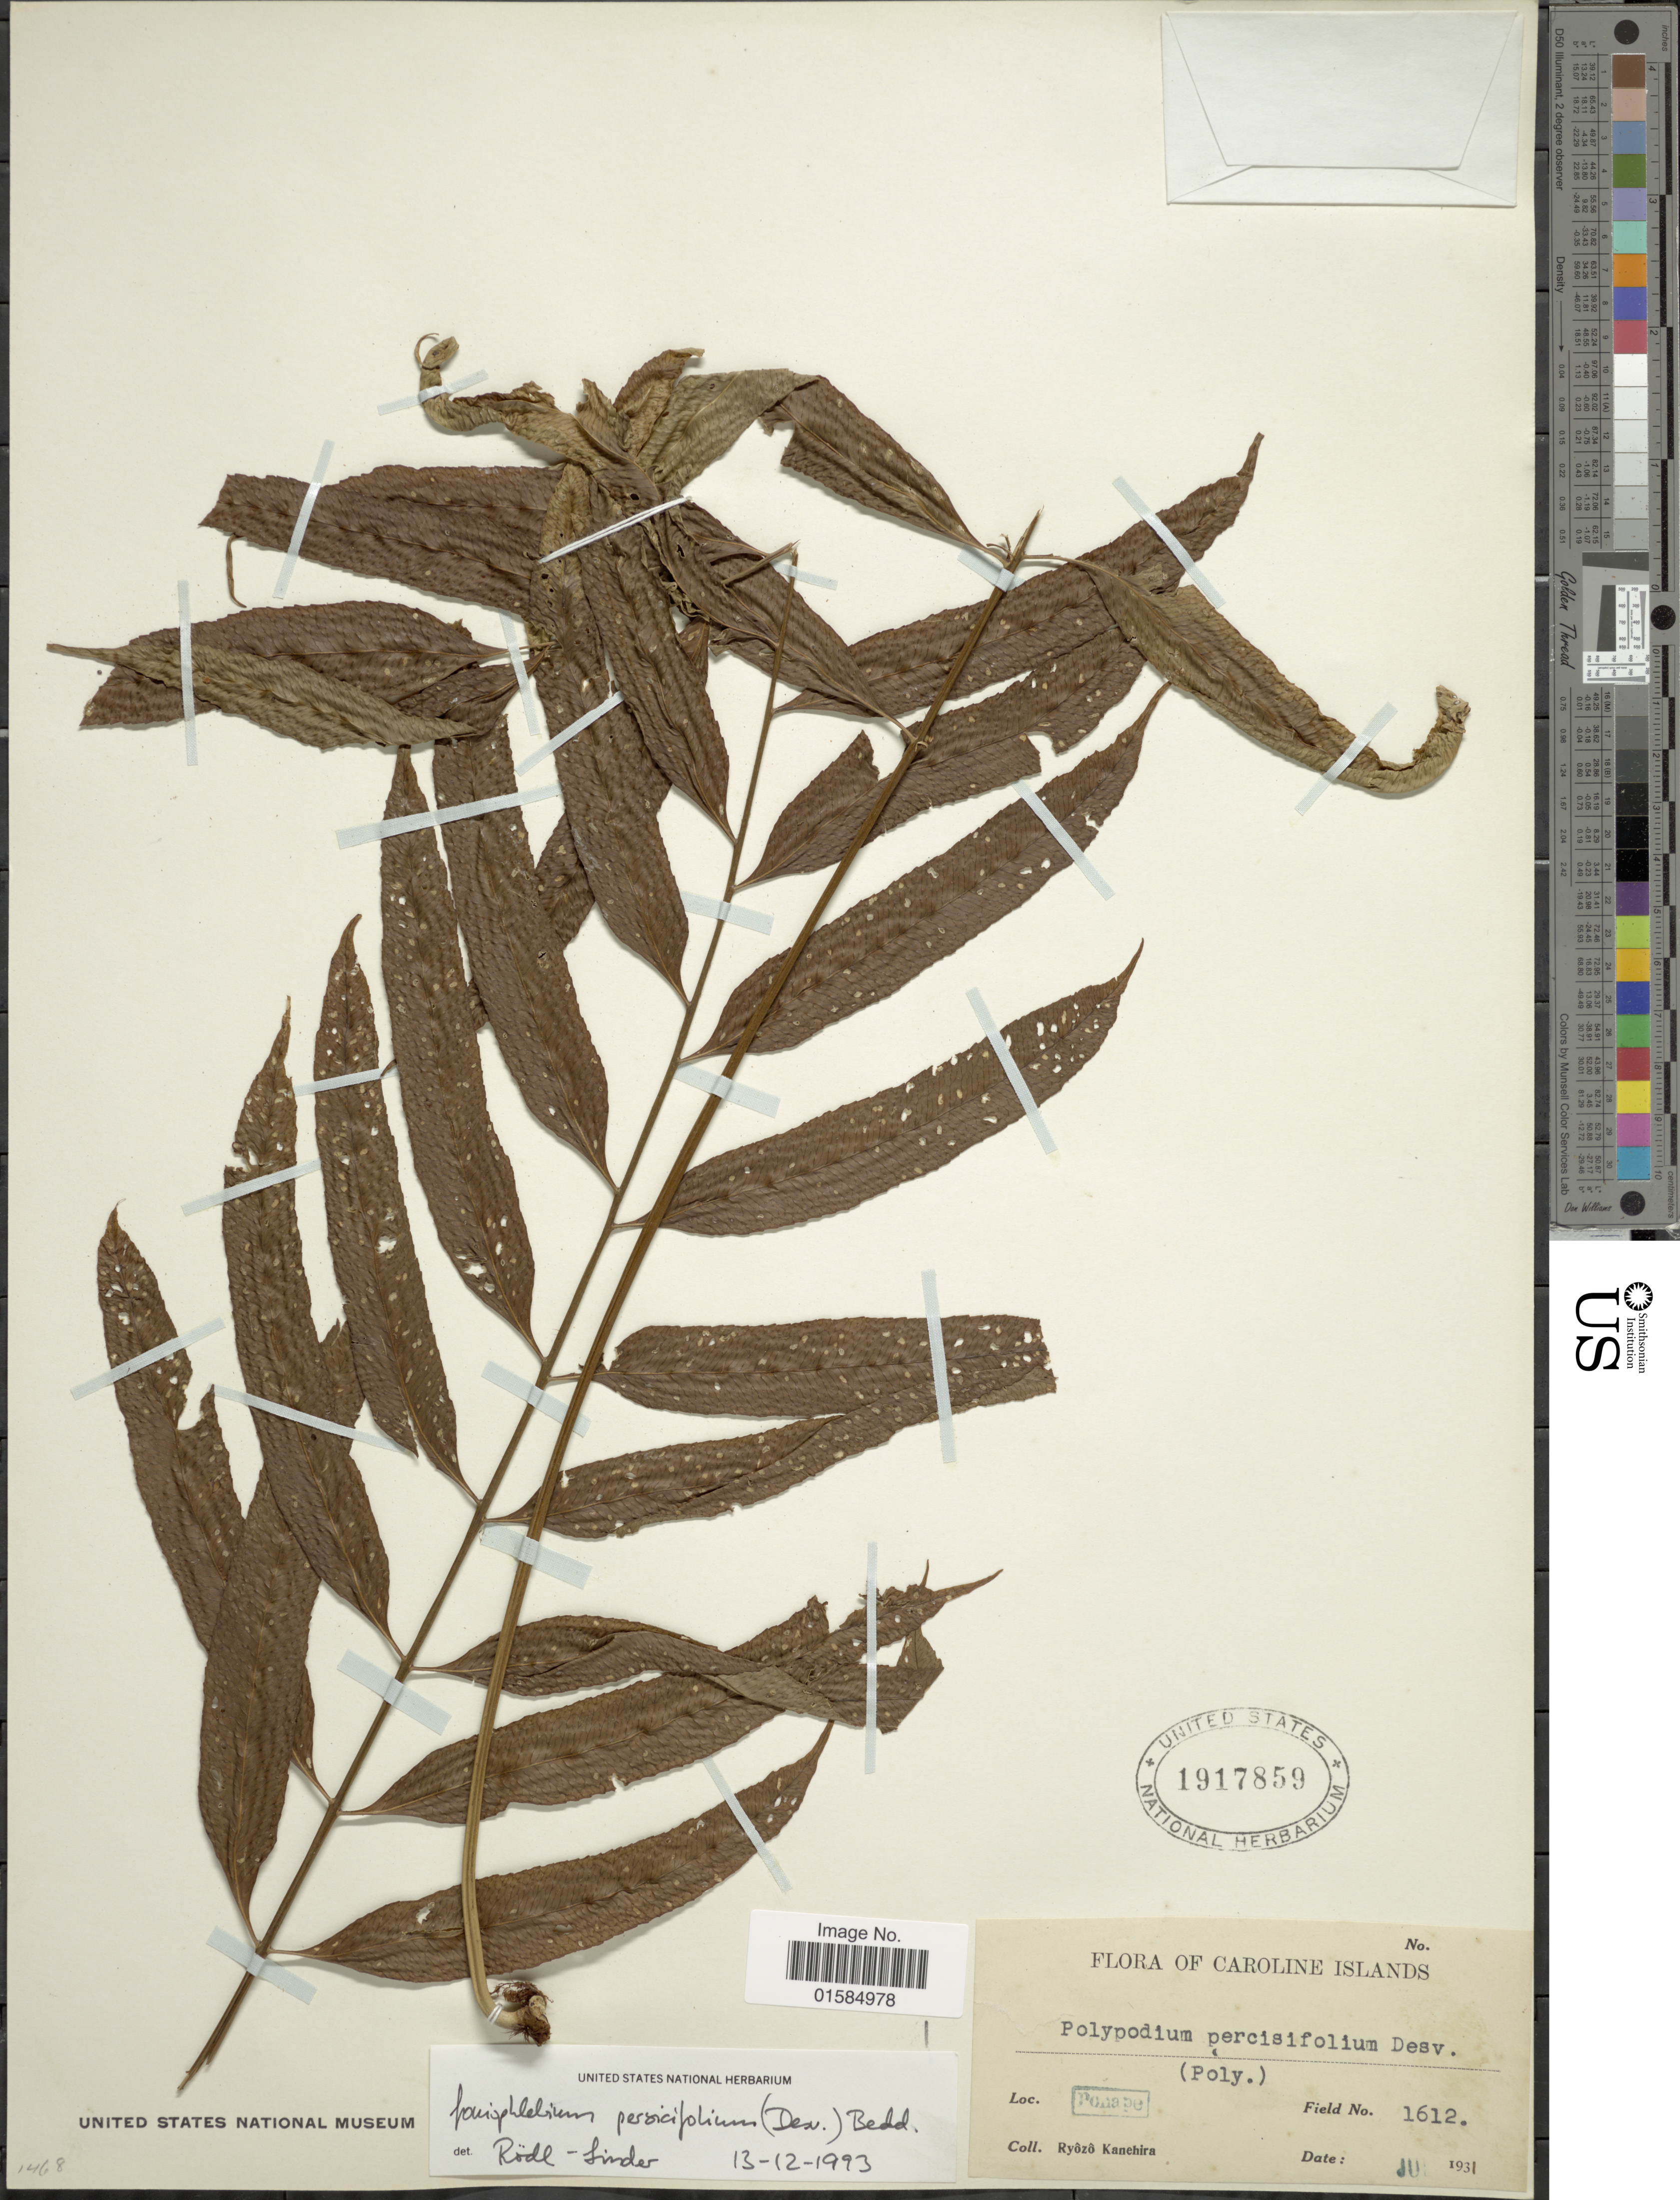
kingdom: Plantae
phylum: Tracheophyta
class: Polypodiopsida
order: Polypodiales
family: Polypodiaceae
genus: Goniophlebium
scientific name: Goniophlebium persicifolium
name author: (Desv.) Bedd.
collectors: R. Kanehira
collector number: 1612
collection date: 1931-07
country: Micronesia, Federated States of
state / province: Pohnpei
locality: Caroline Islands, Ponape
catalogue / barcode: US 1917859